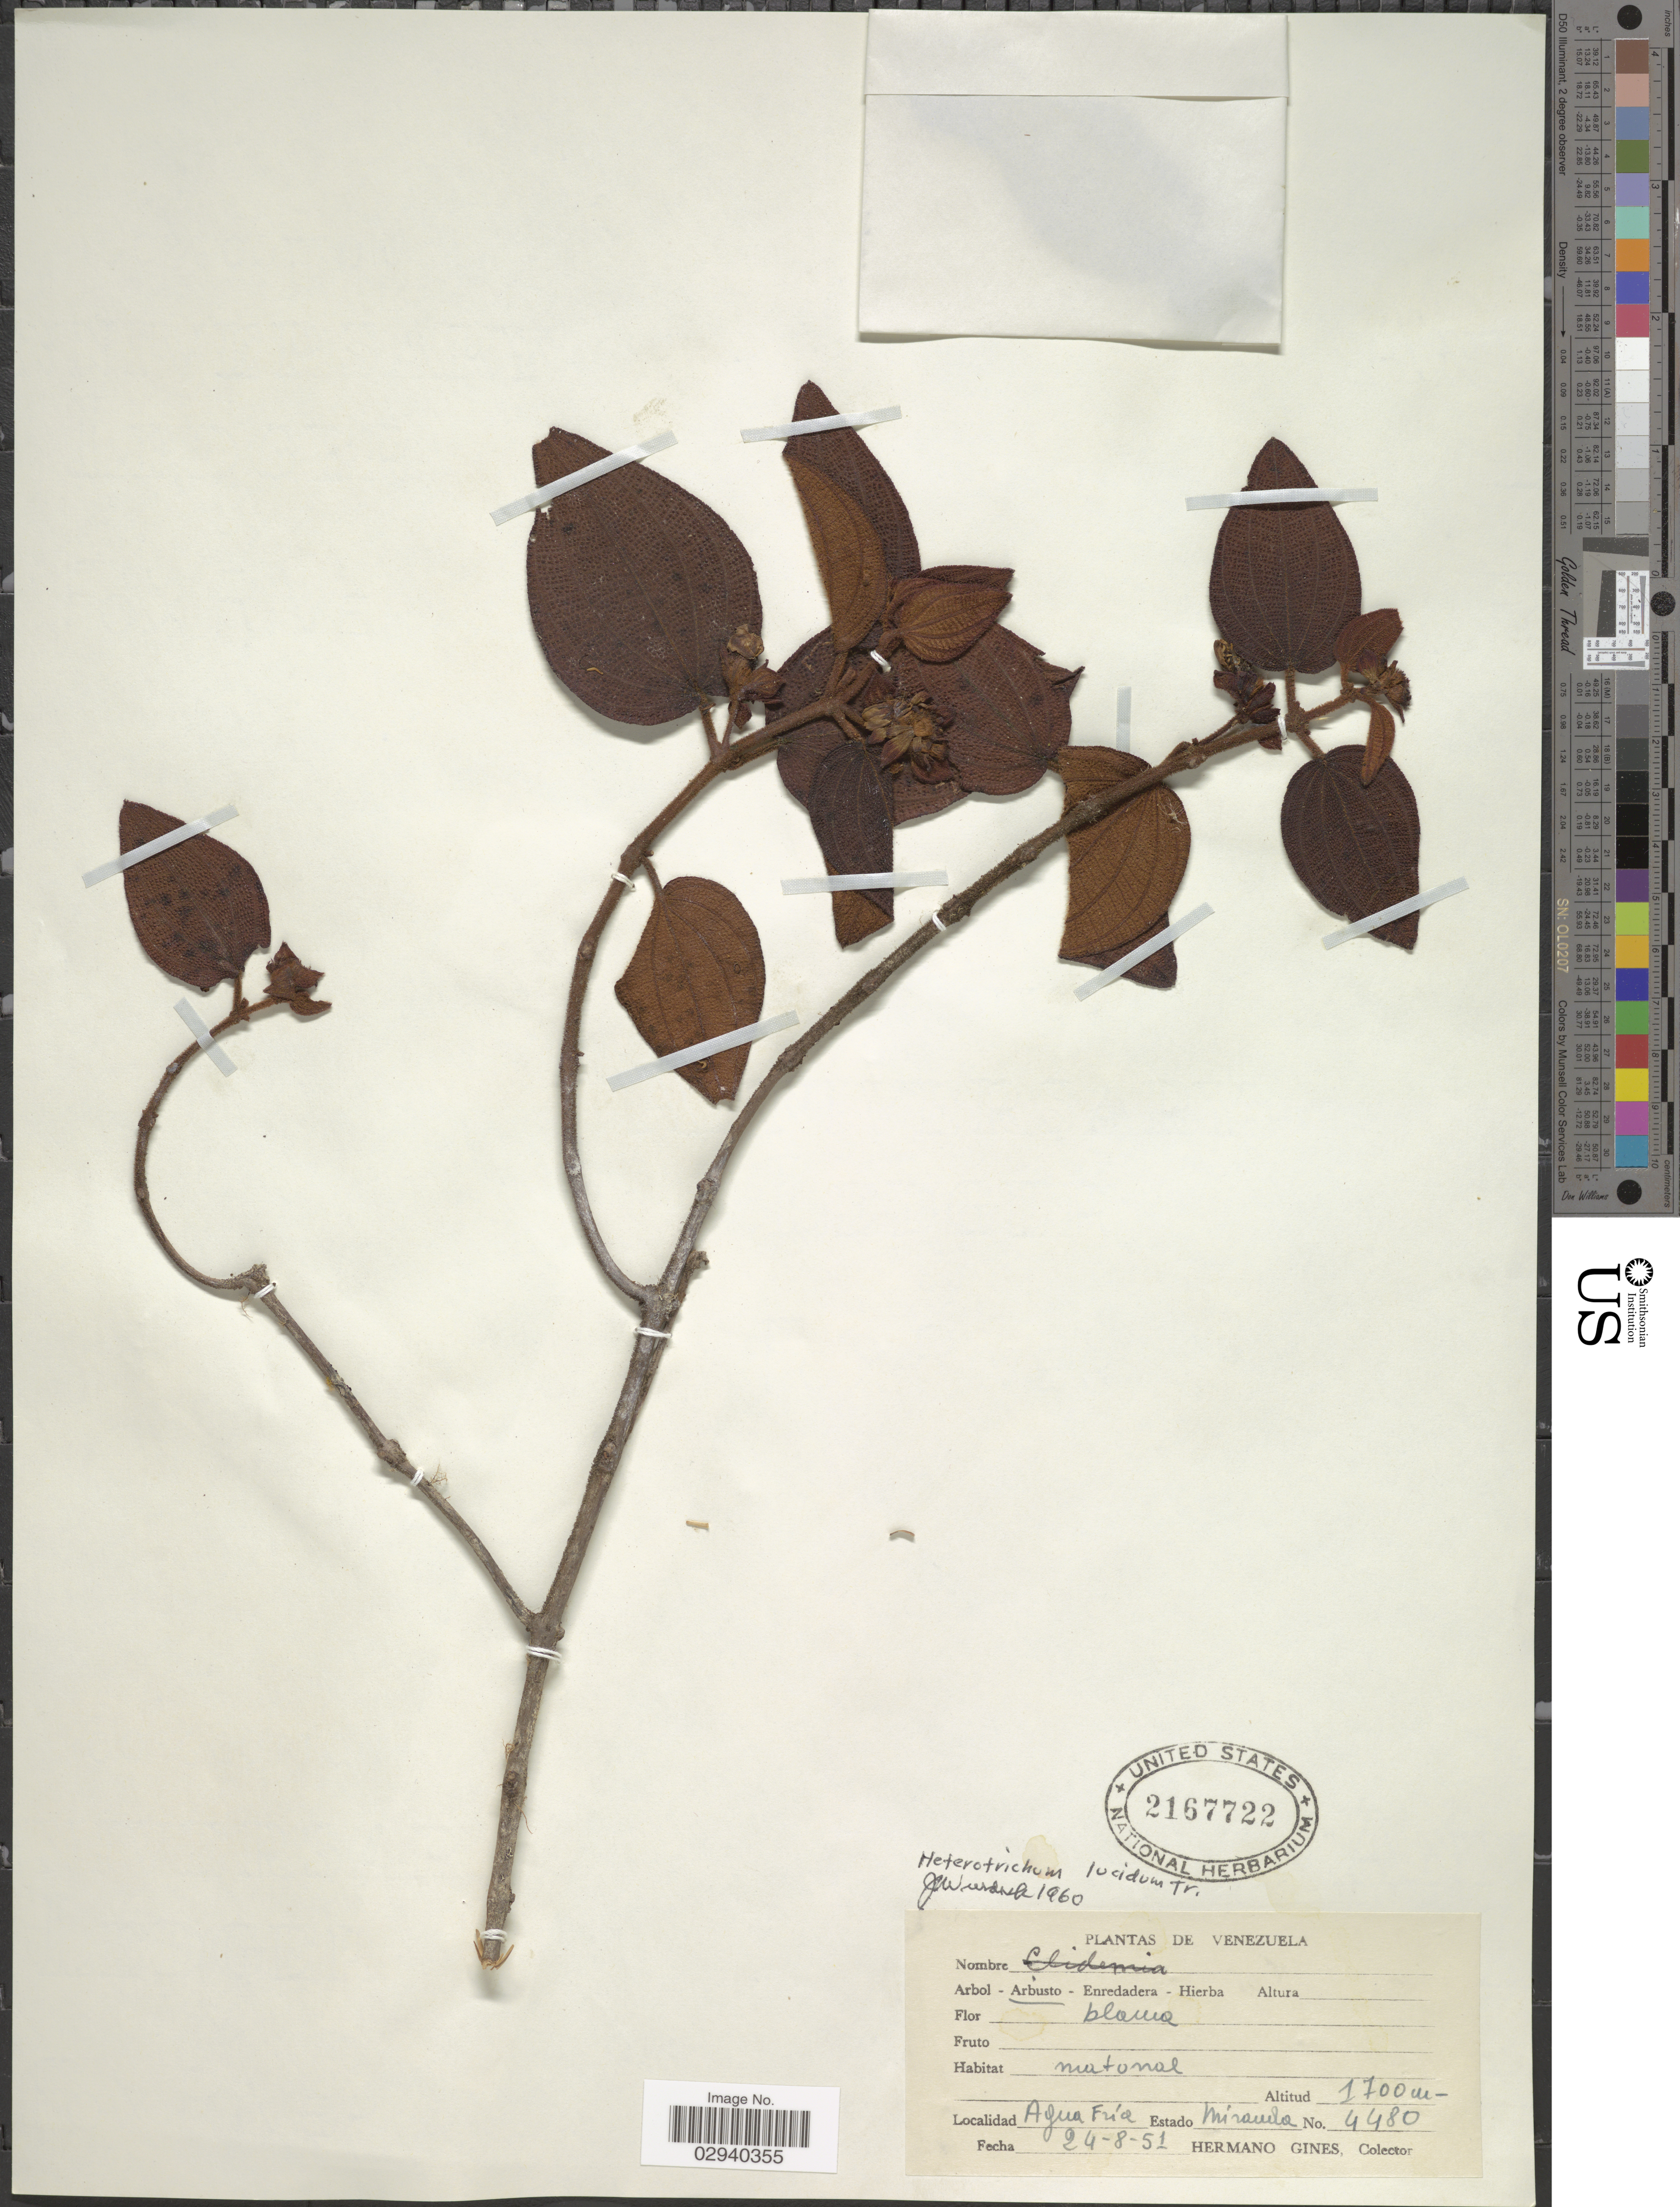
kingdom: Plantae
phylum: Tracheophyta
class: Magnoliopsida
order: Myrtales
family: Melastomataceae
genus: Miconia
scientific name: Miconia leiotricha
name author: Wurdack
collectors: Bro. Gines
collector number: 4480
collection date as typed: Transcribed d/m/y: 24/8/51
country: Venezuela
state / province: Miranda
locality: Agua Fría.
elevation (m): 1700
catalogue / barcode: US 2167722